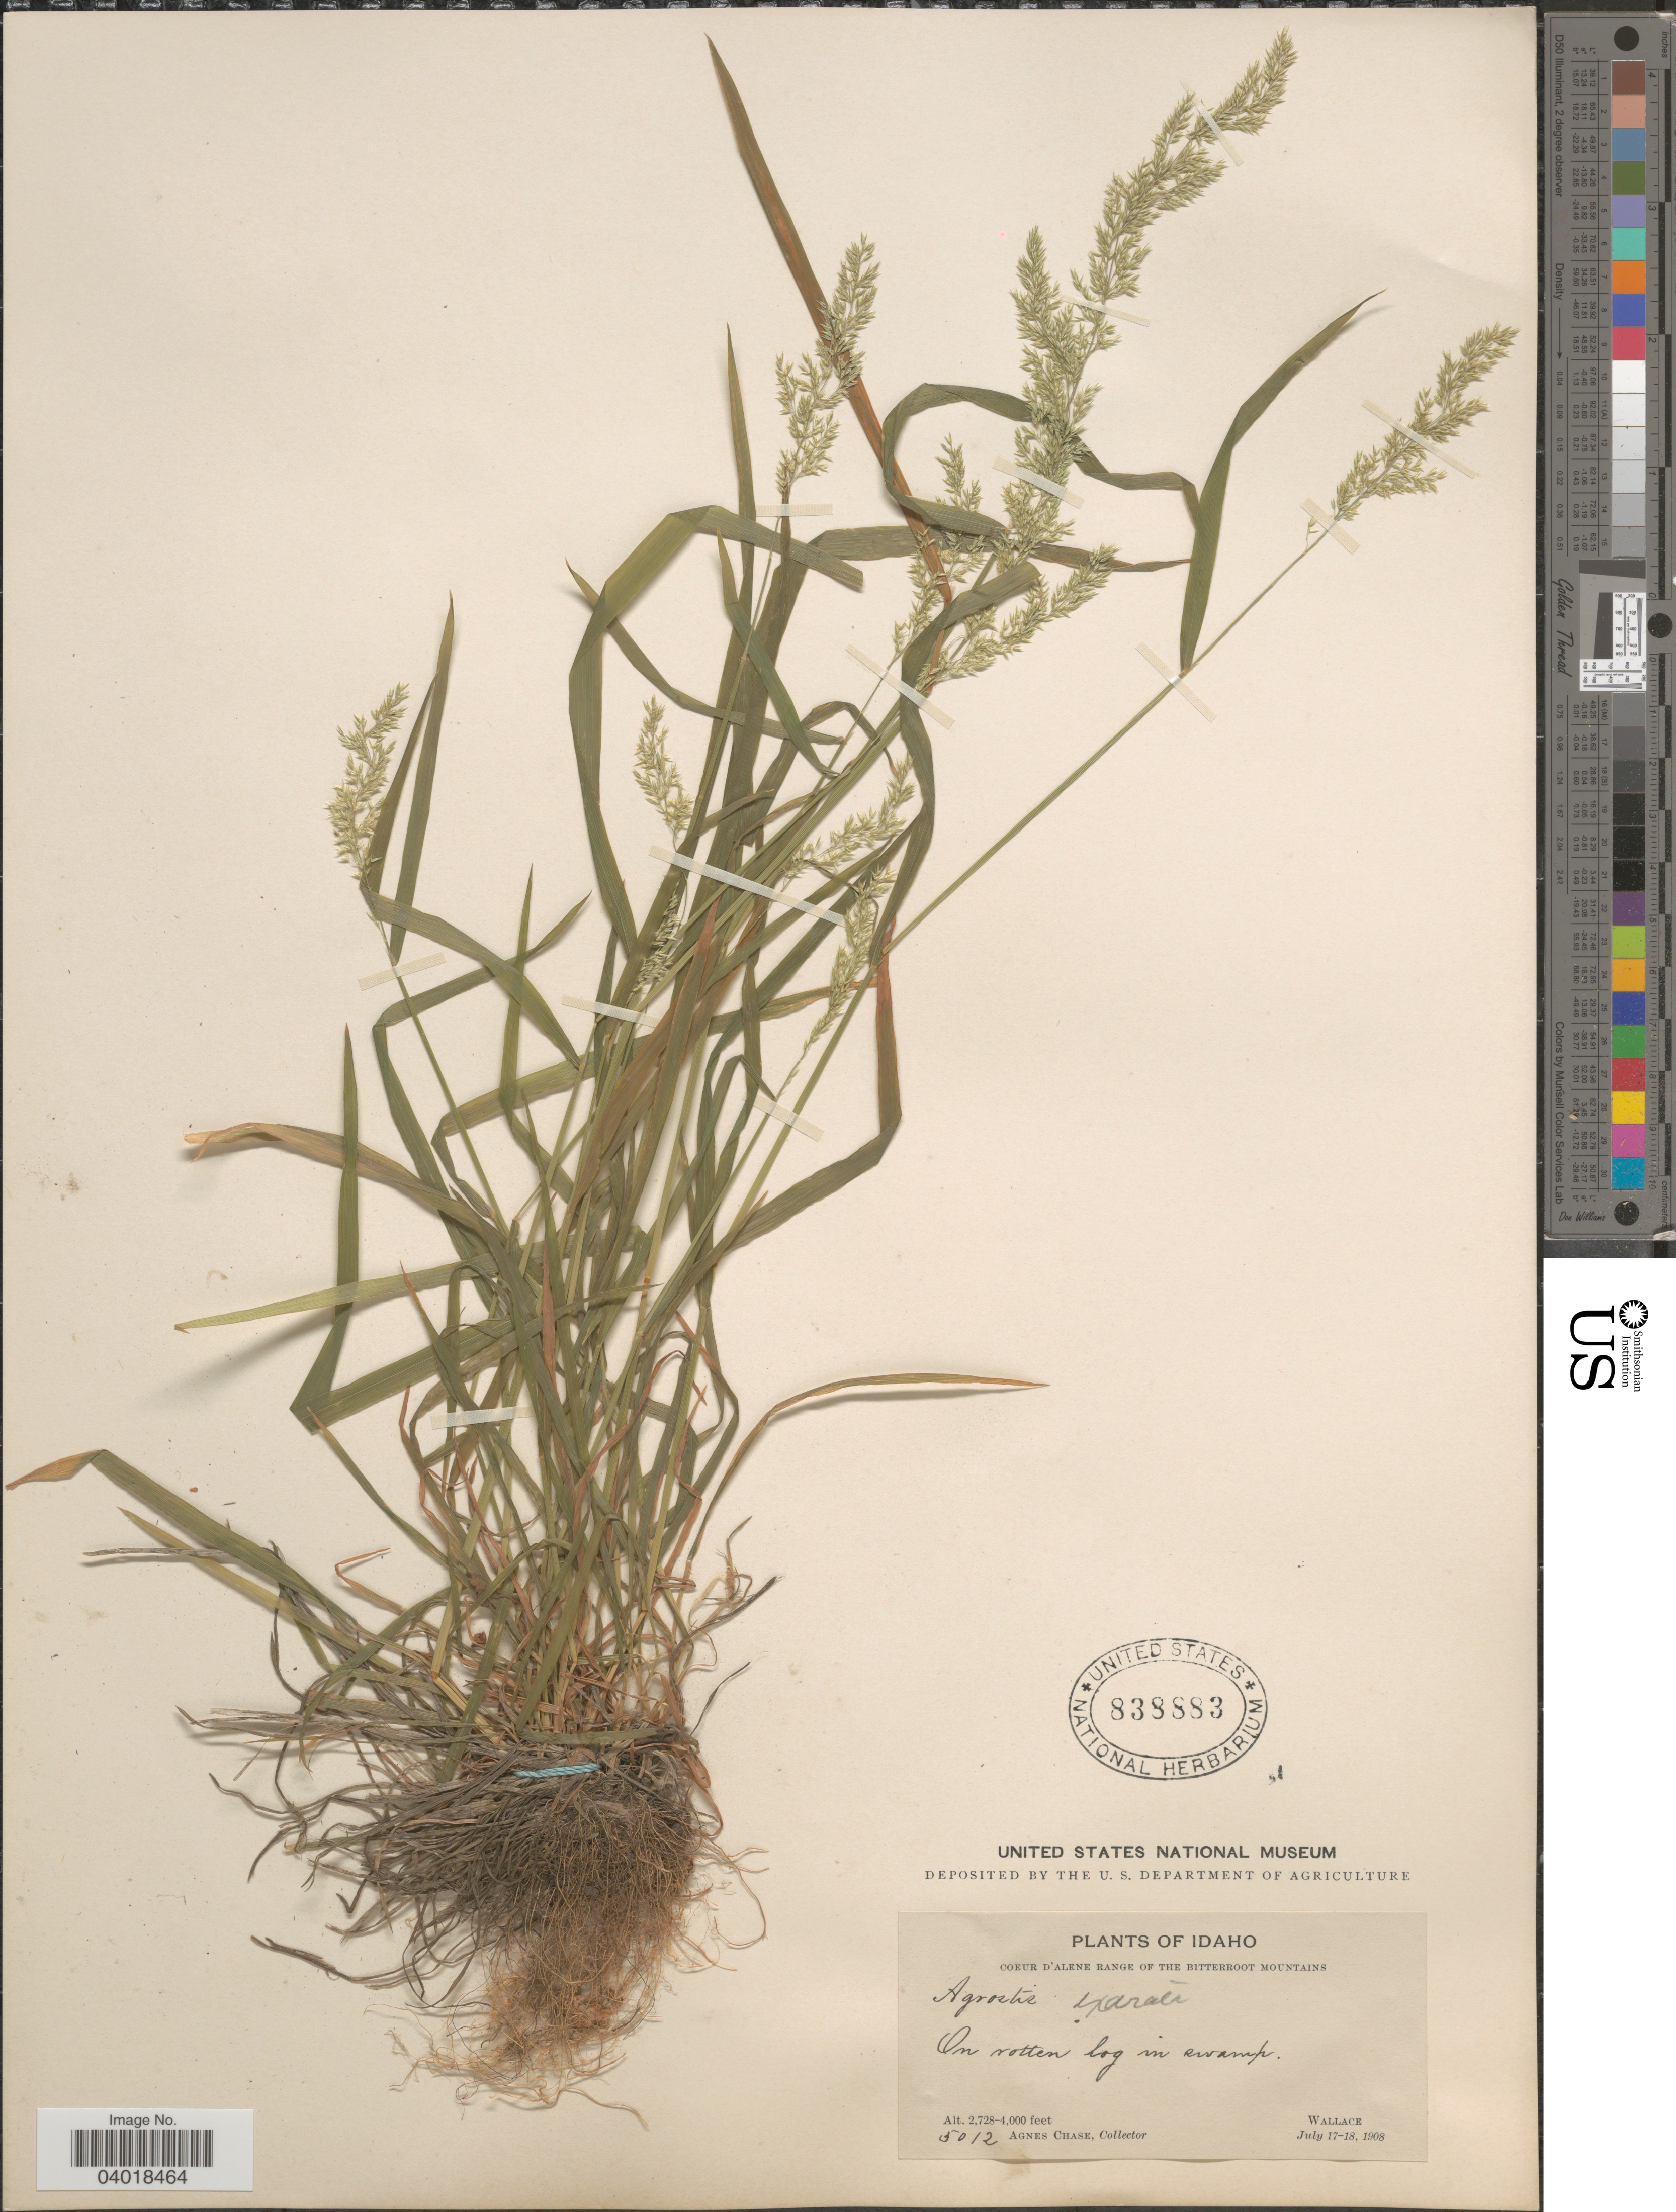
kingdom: Plantae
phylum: Tracheophyta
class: Liliopsida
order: Poales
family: Poaceae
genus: Agrostis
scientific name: Agrostis exarata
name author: Trin.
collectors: A. Chase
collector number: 5012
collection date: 1908-07-17/1908-07-18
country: United States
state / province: Idaho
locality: Coeur D'Alene Range of the Bitterroot Mountains. Wallace.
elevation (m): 831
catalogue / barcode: US 838883